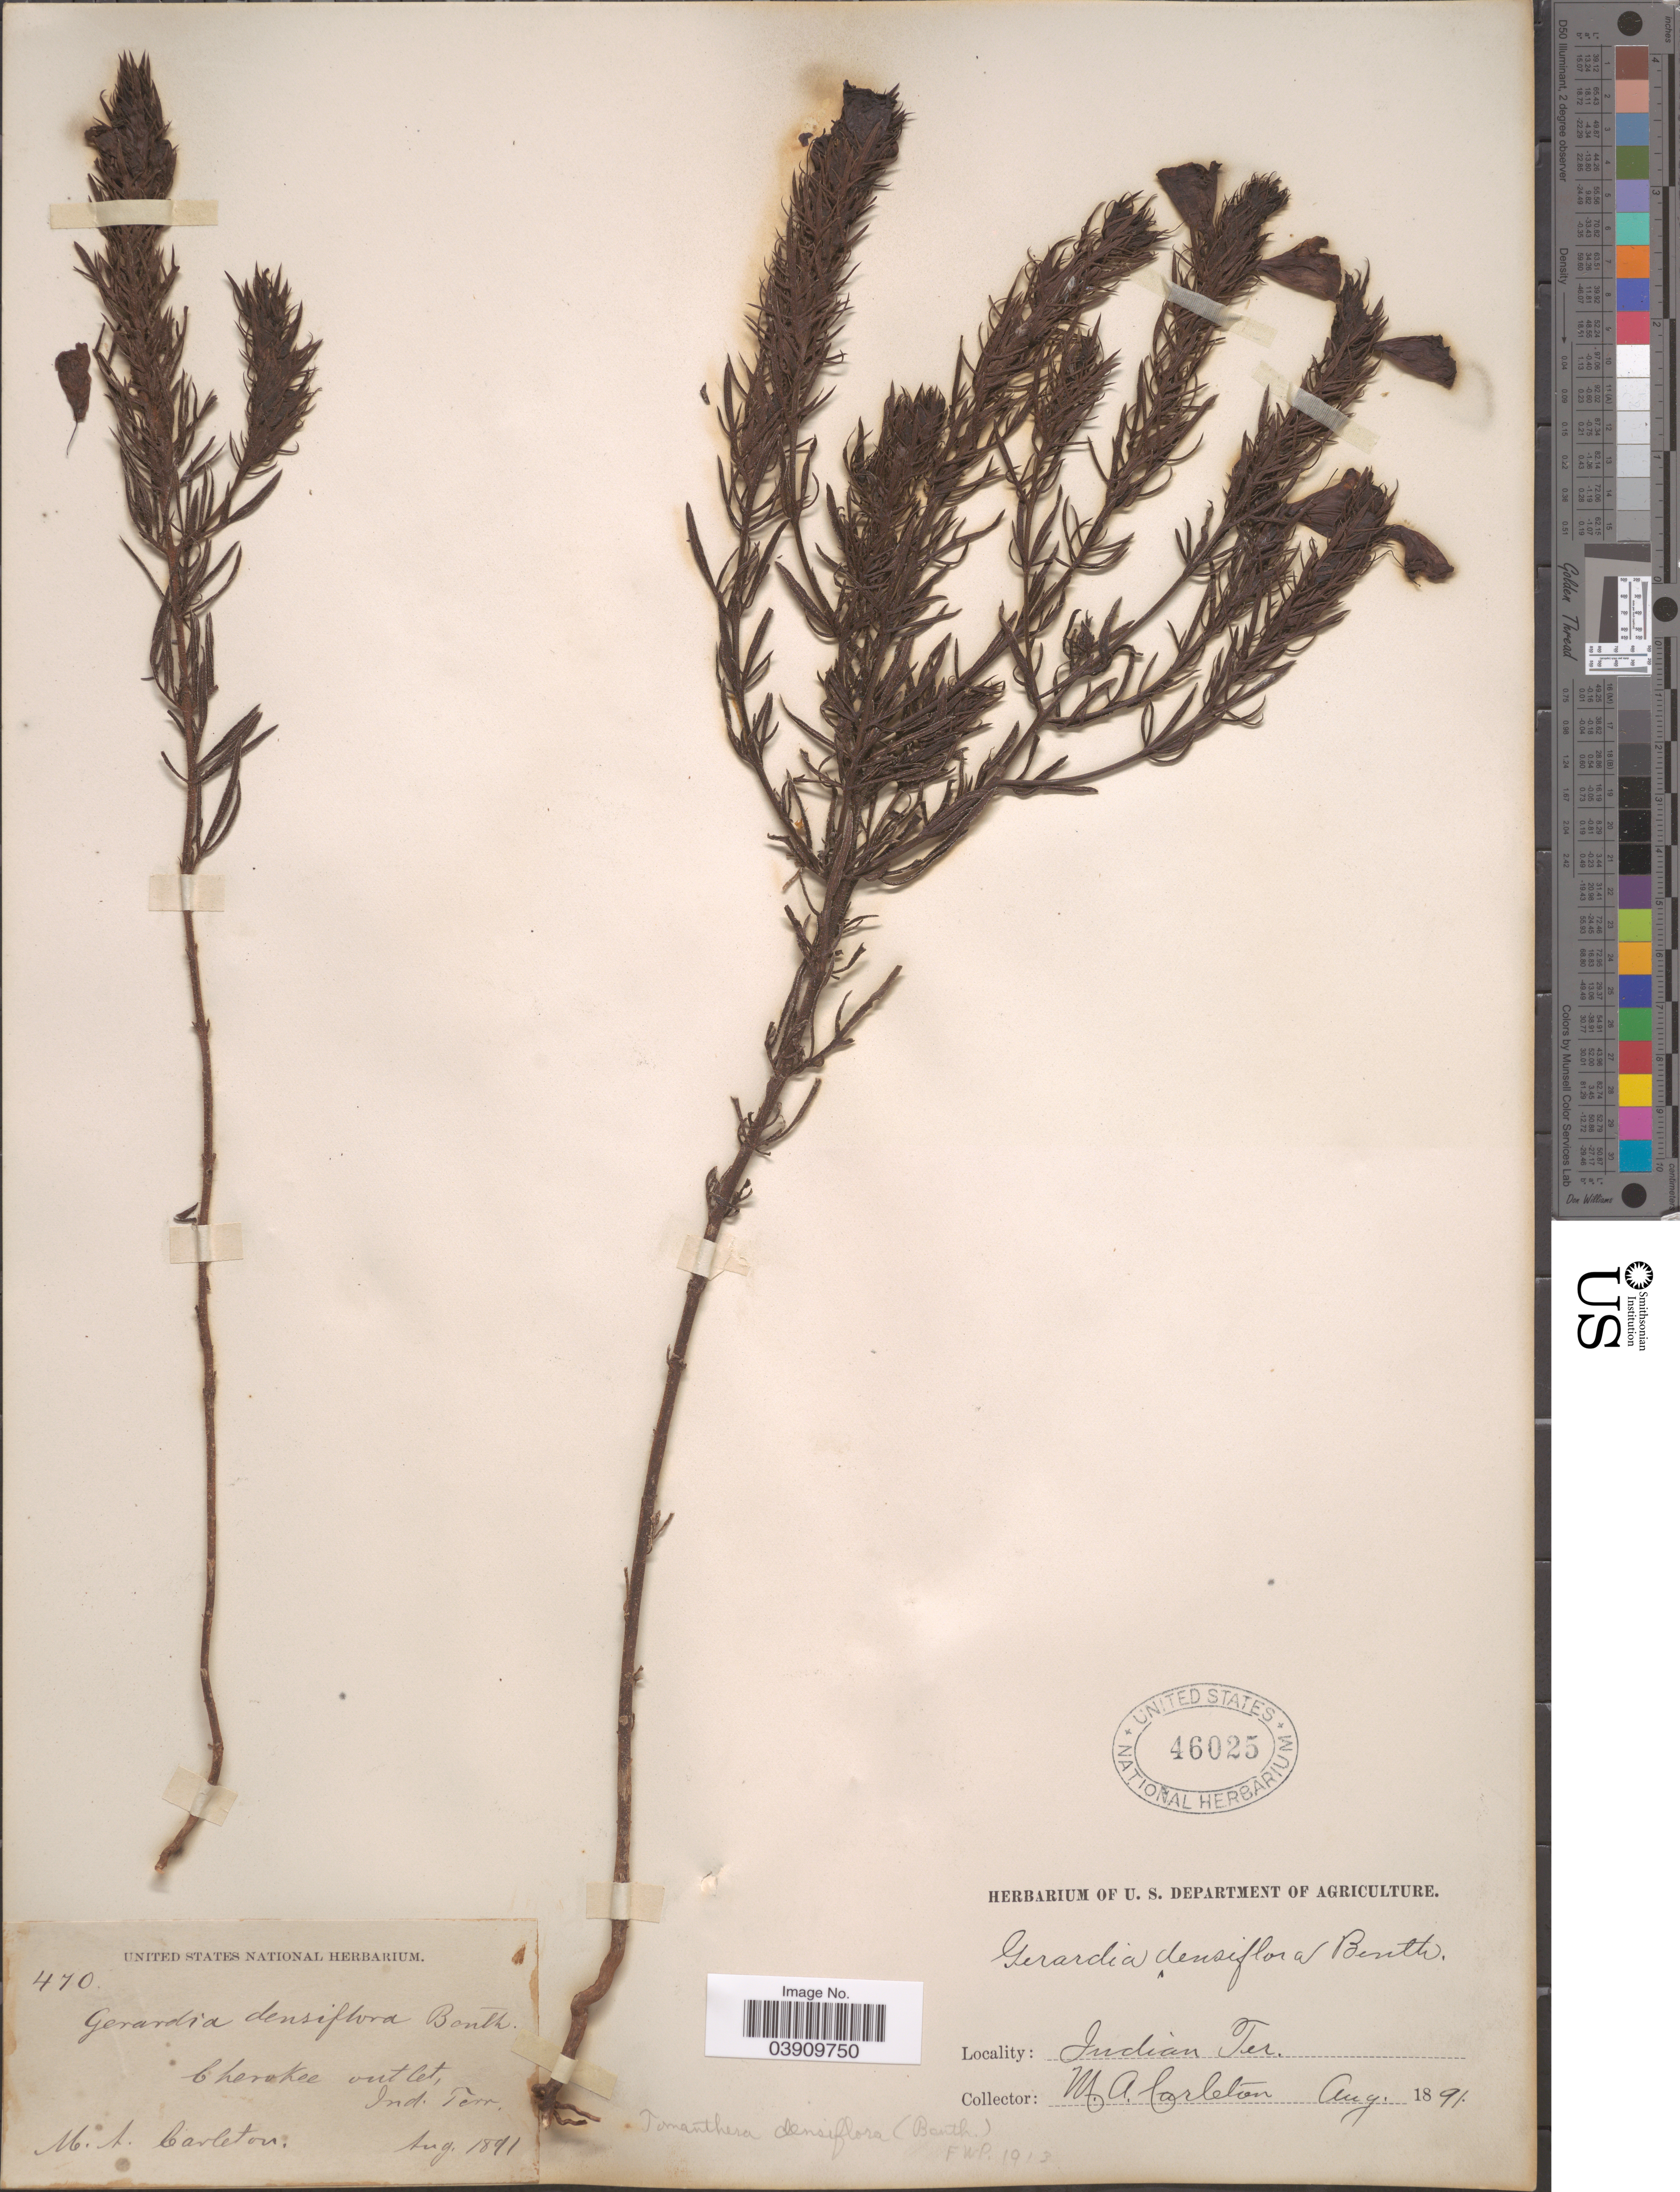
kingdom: Plantae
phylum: Tracheophyta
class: Magnoliopsida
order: Lamiales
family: Orobanchaceae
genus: Tomanthera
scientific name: Tomanthera densiflora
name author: (Benth.) Pennell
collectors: M. A. Carleton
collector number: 470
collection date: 1891-08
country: United States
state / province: Oklahoma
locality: Cherokee outlet, Indian Terr.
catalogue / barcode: US 46025